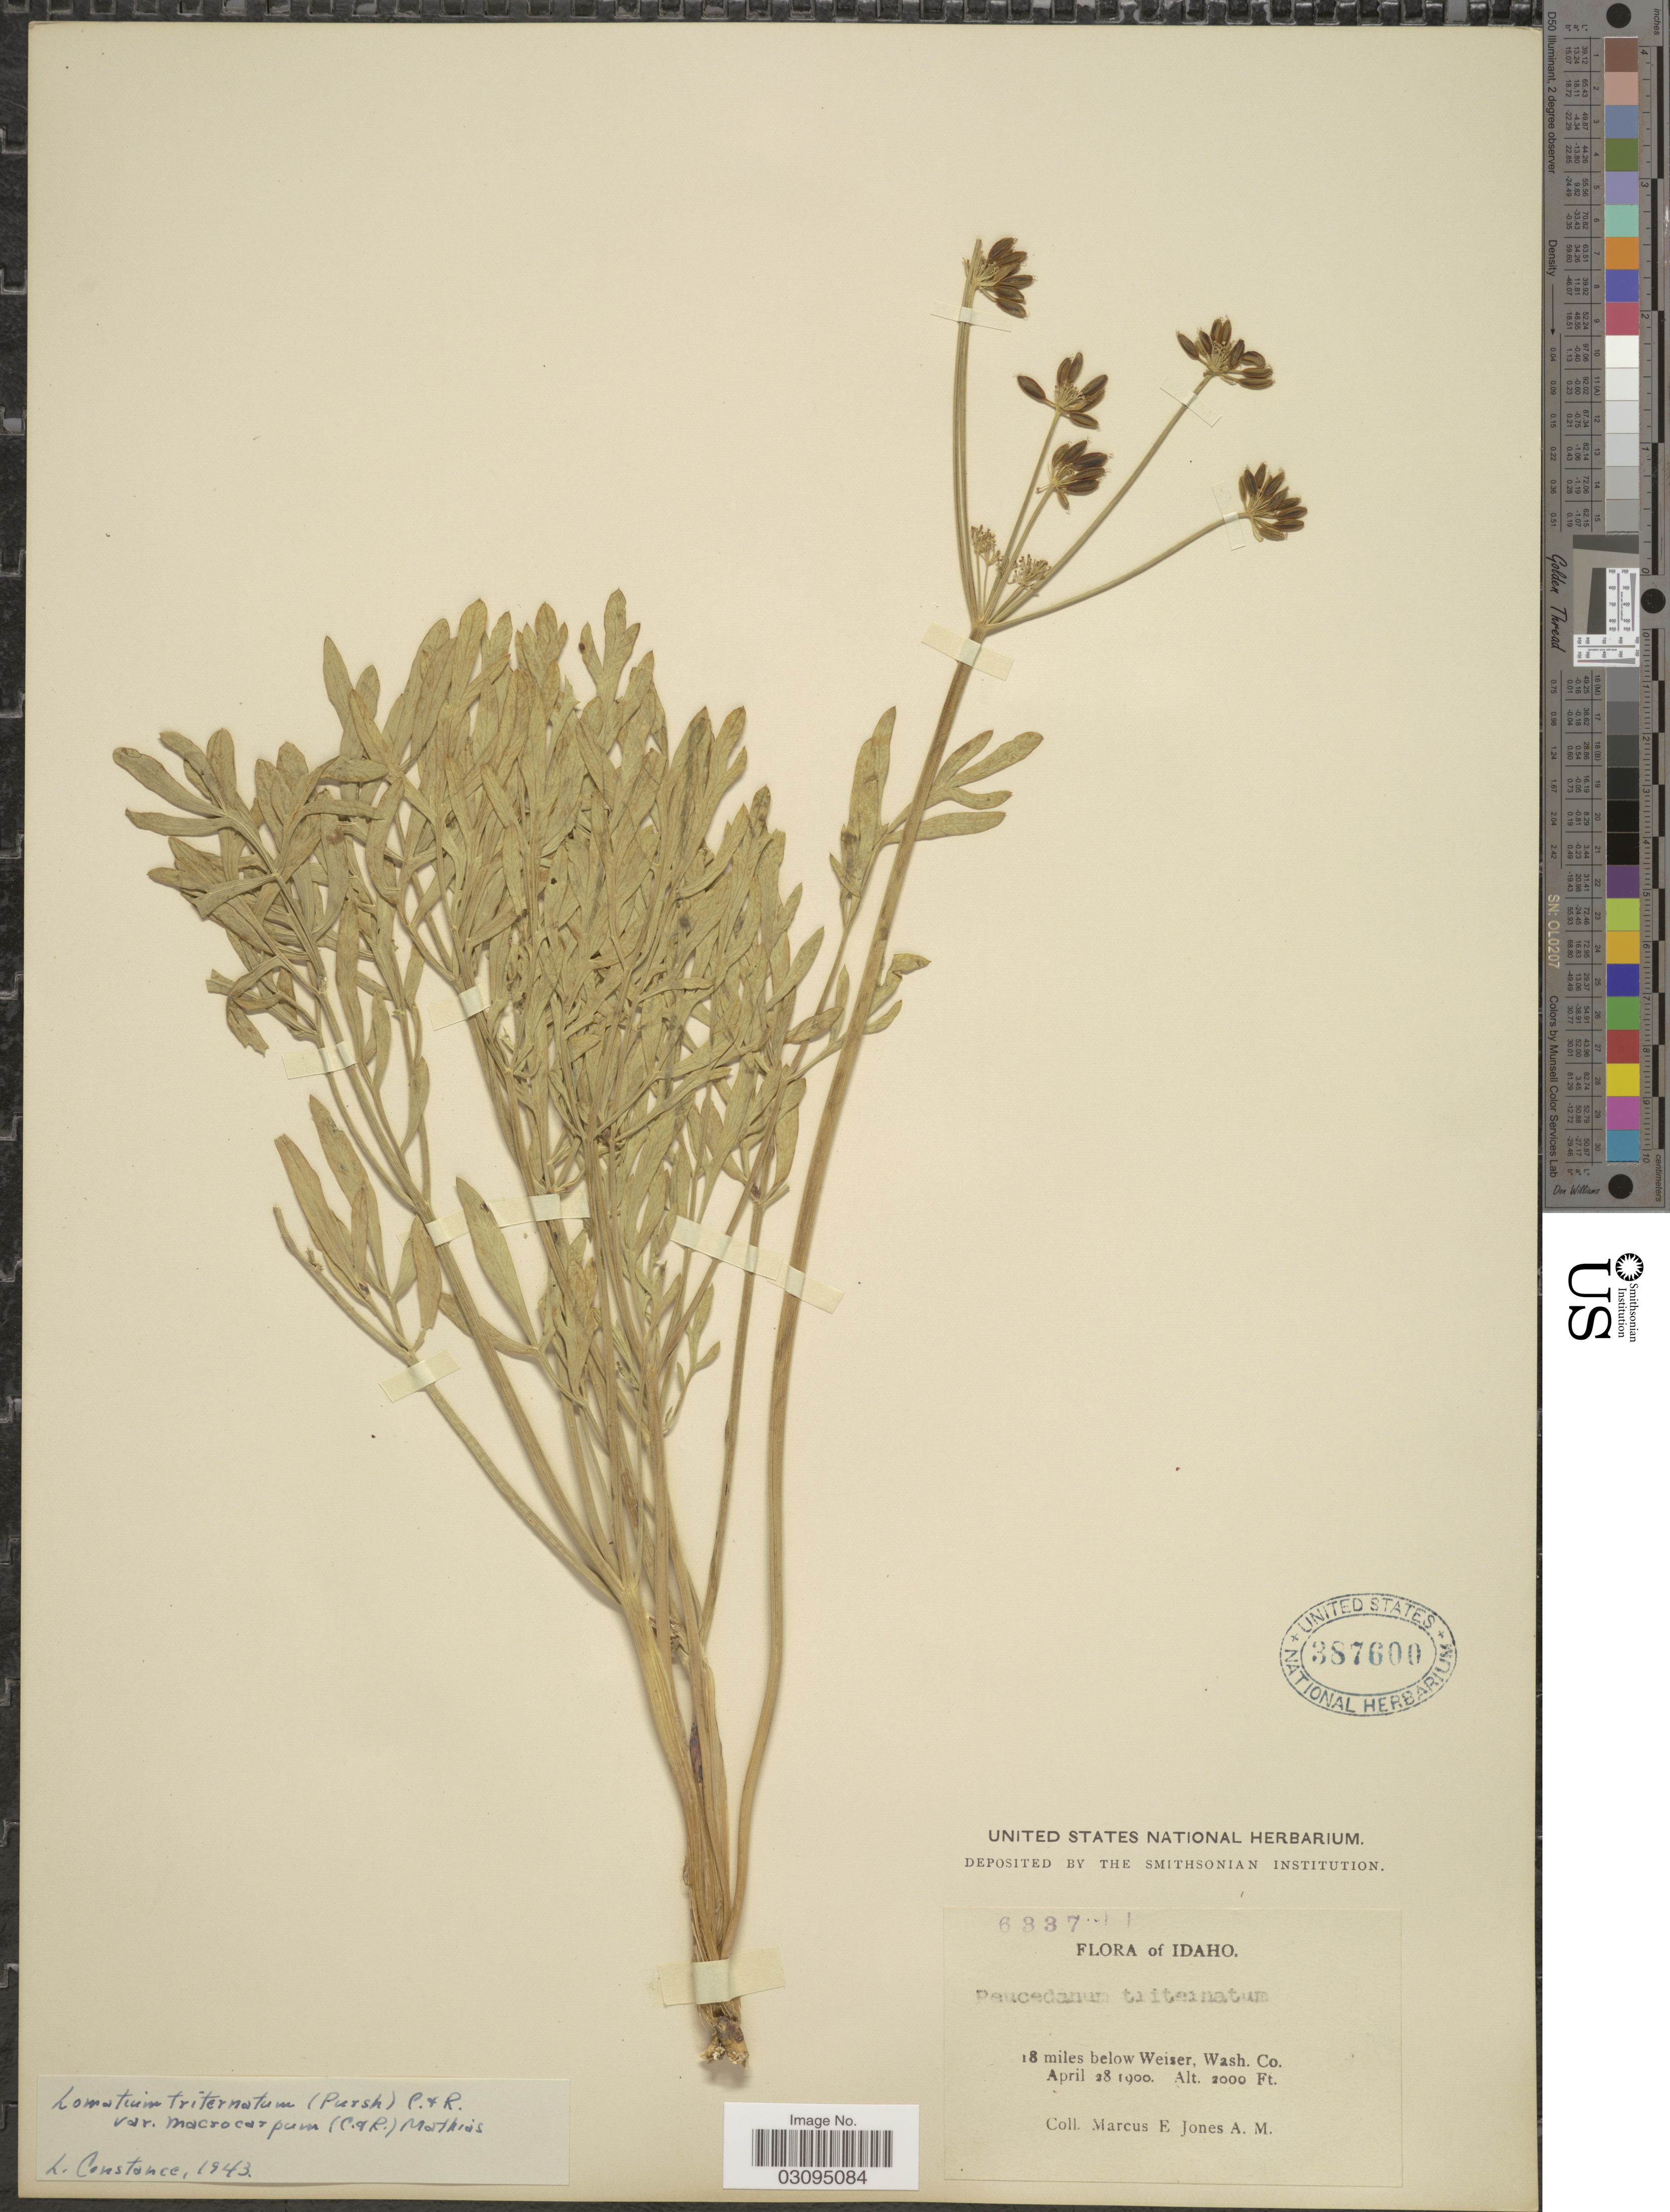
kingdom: Plantae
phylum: Tracheophyta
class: Magnoliopsida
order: Apiales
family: Apiaceae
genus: Lomatium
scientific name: Lomatium triternatum var. macrocarpum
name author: (J.M. Coult. & Rose) Mathias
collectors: M. E. Jones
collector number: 6337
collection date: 1900-04-28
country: United States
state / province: Idaho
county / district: Washington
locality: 18 miles below Weiser, Wash. Co.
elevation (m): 610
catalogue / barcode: US 387600